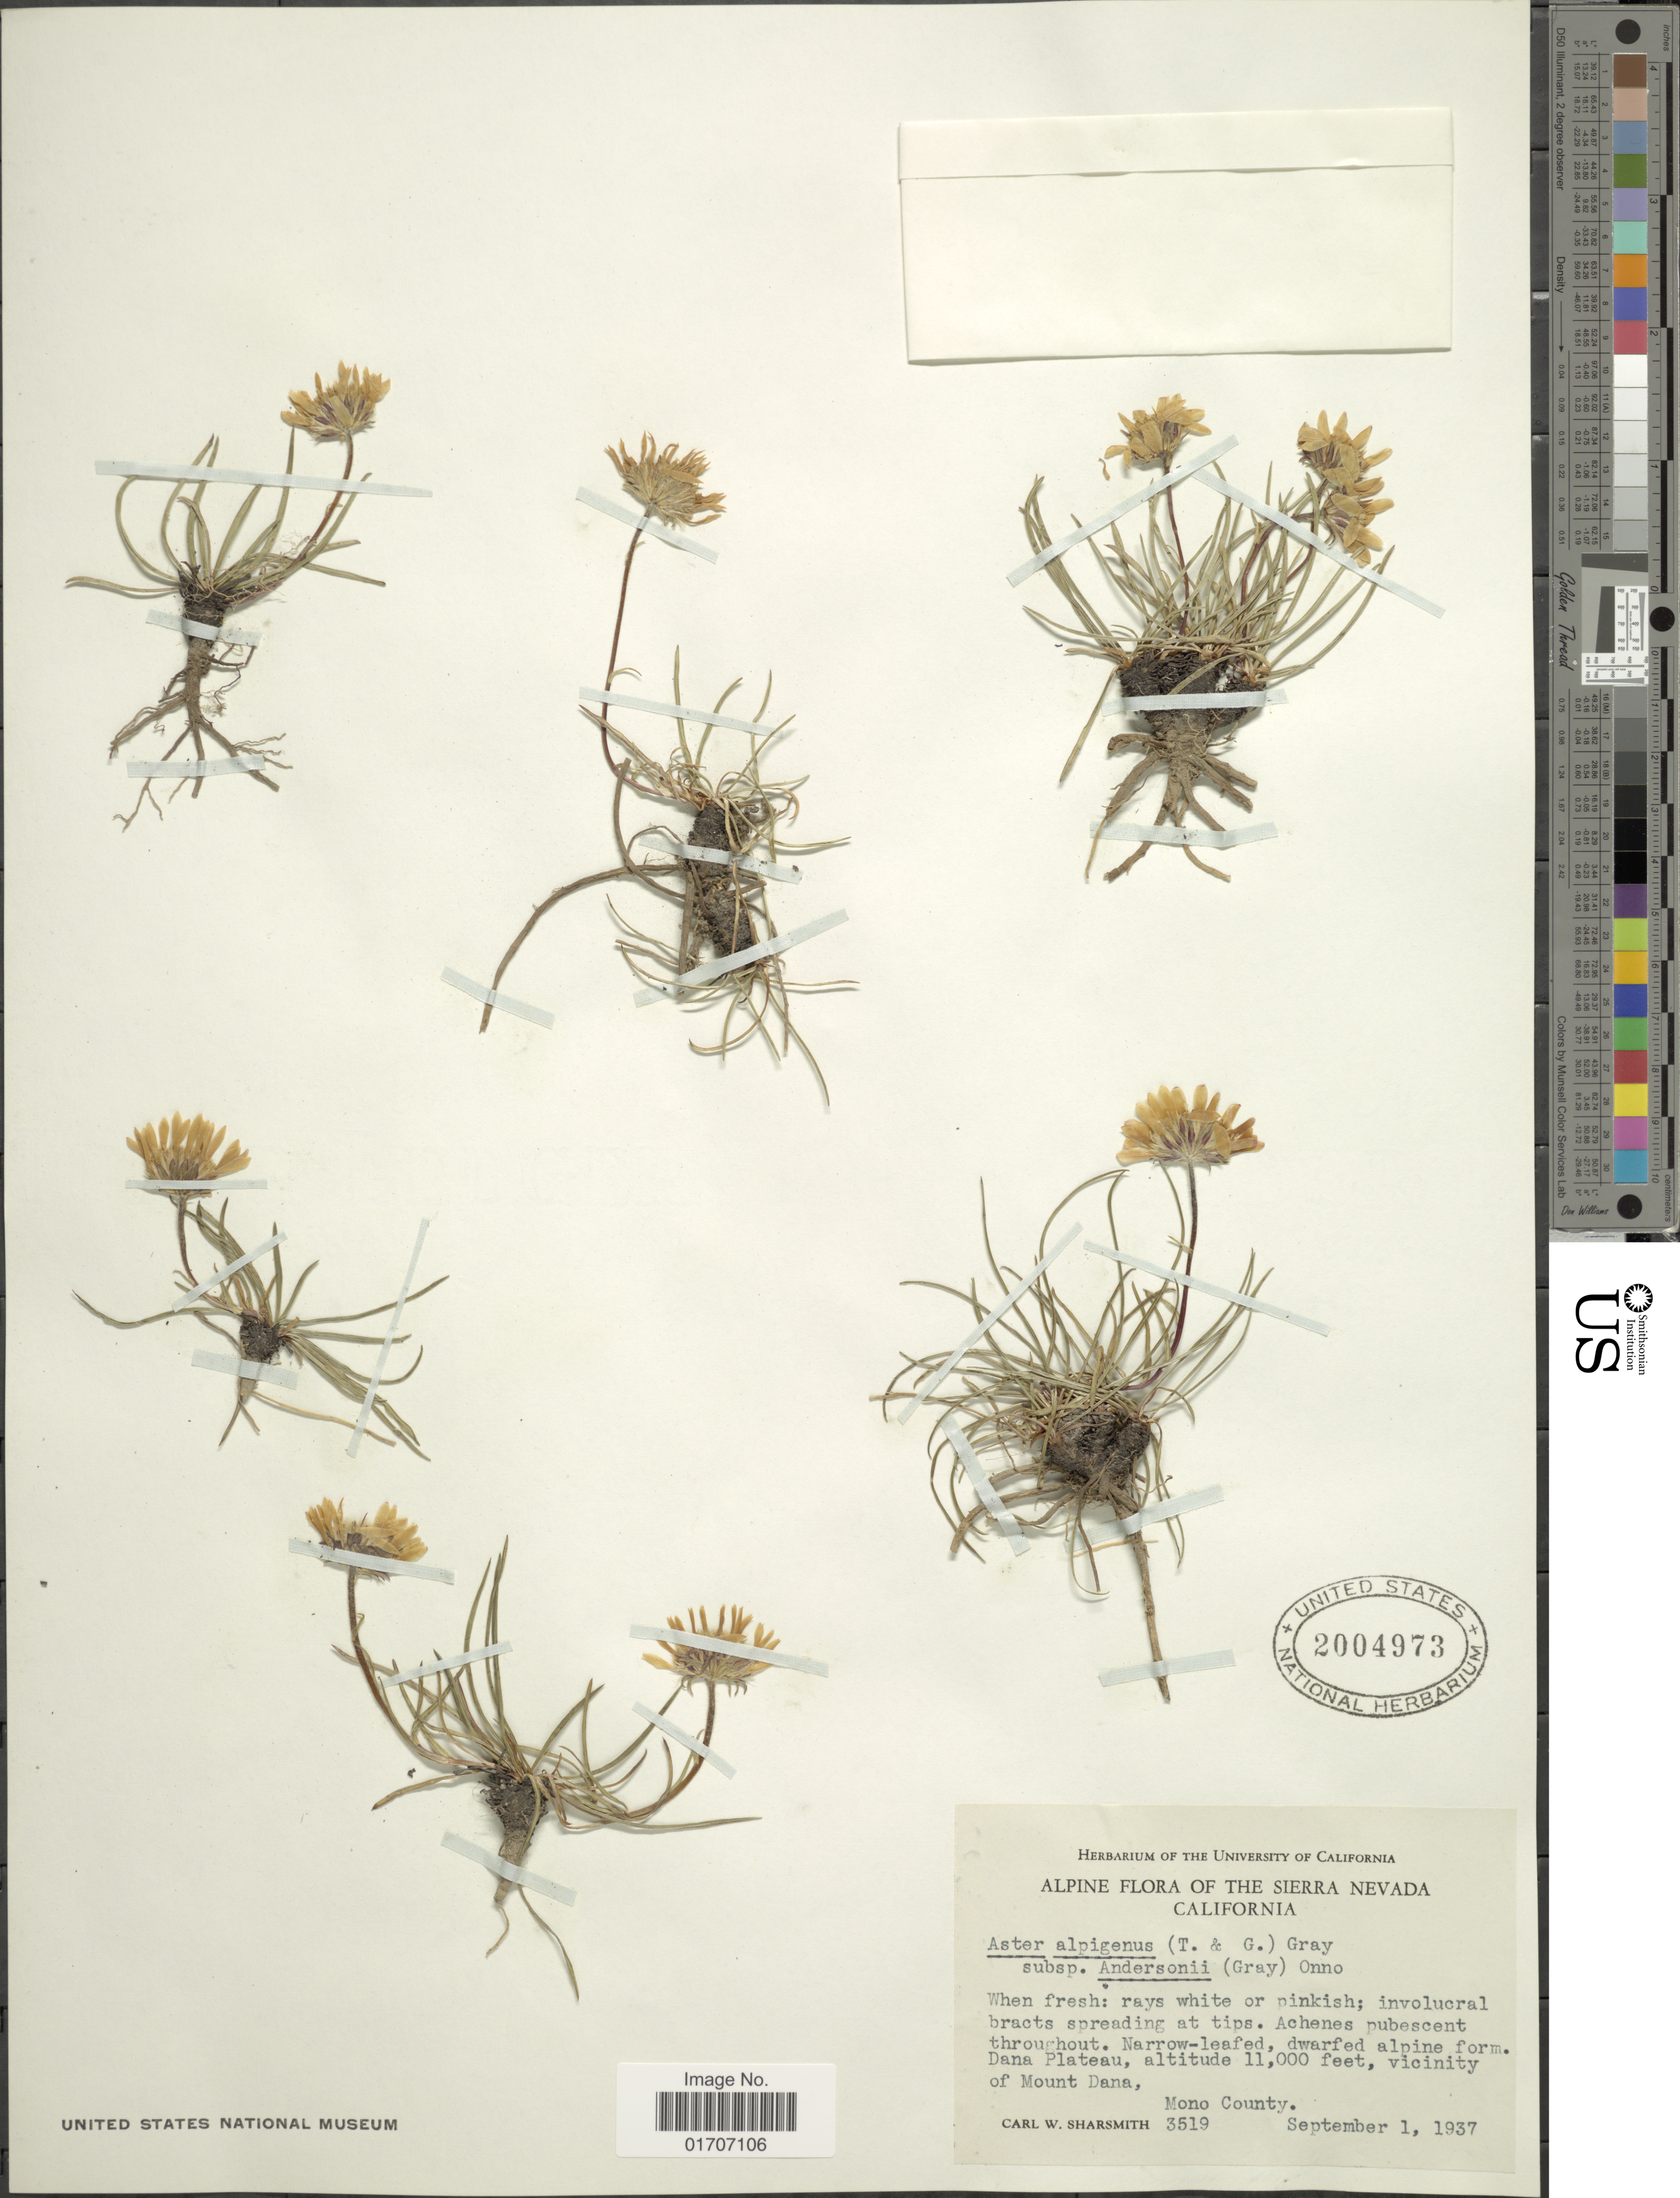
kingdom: Plantae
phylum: Tracheophyta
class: Magnoliopsida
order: Asterales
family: Asteraceae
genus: Oreostemma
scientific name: Oreostemma alpigenum var. andersonii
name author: (A. Gray) G.L. Nesom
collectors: C. Sharsmith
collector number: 3519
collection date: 1937-09-01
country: United States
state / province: California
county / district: Mono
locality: Alpine flora of the Sierra Nevada. California. Dana Plateau, vicinity of Mount Dana, Mono County.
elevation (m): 3353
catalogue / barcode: US 2004973